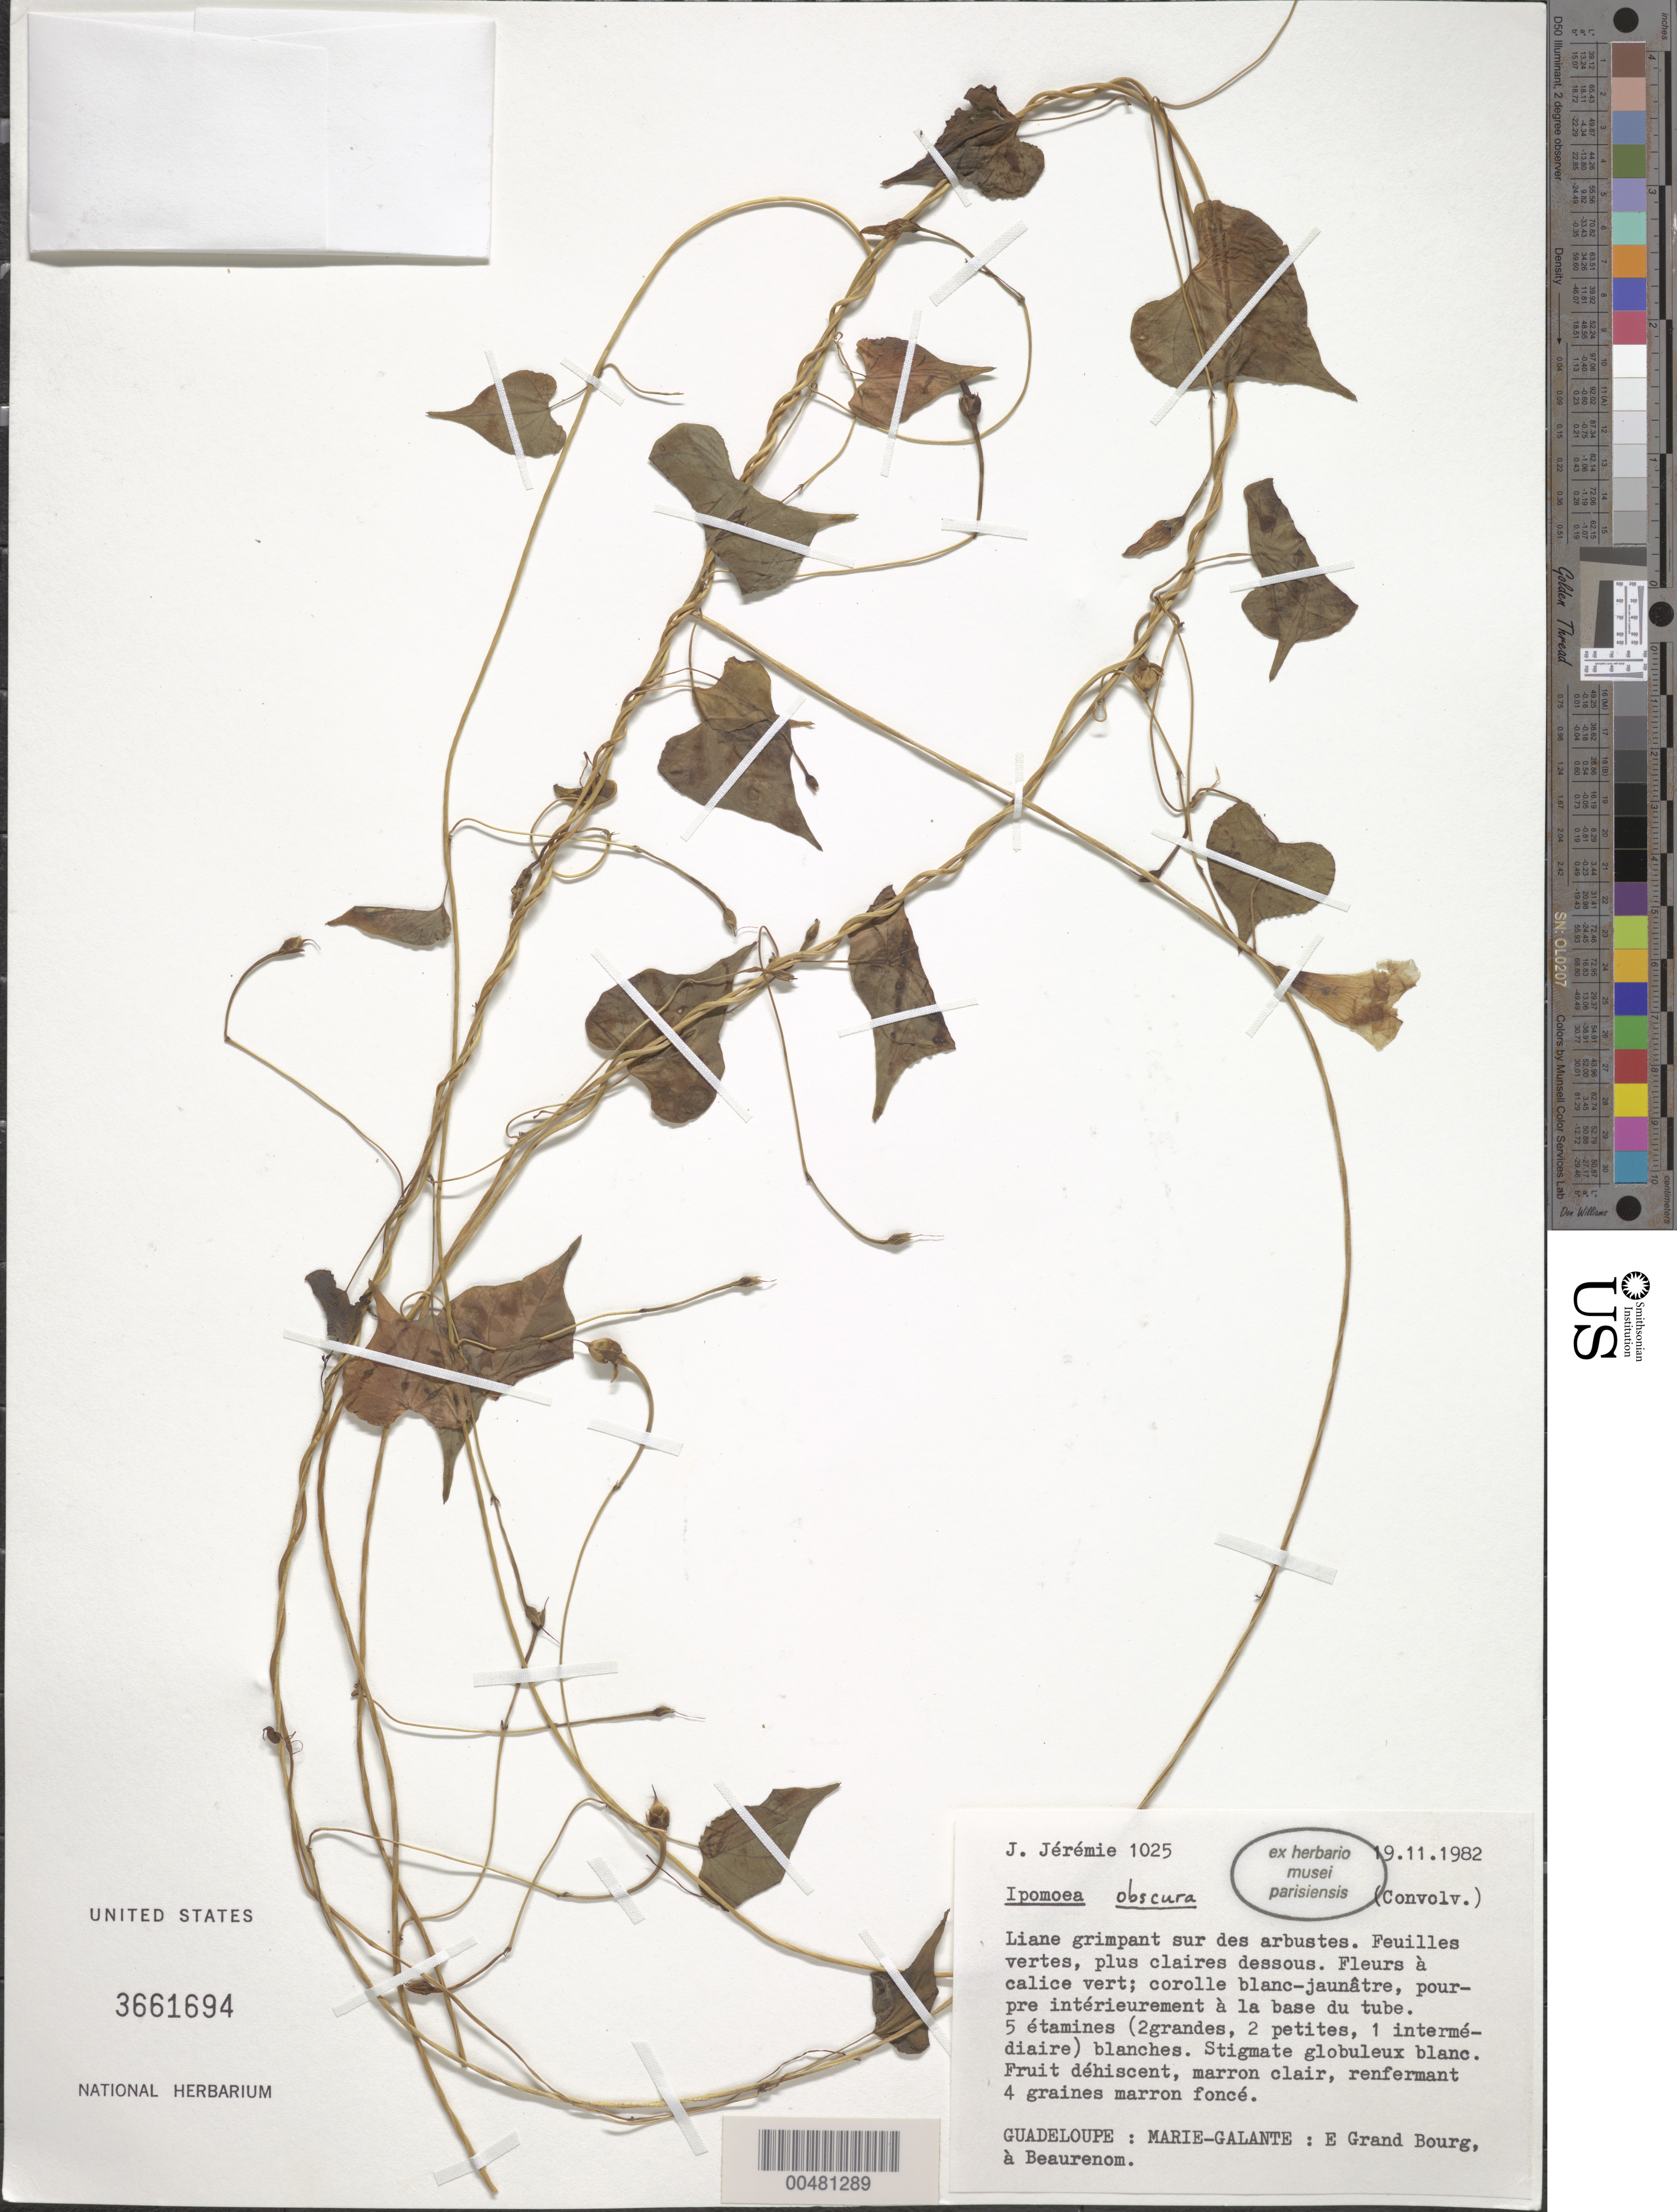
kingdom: Plantae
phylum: Tracheophyta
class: Magnoliopsida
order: Solanales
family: Convolvulaceae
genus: Ipomoea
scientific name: Ipomoea obscura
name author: (L.) Ker Gawl.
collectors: J. Jérémie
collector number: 1025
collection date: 1982-11-19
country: Guadeloupe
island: Marie Galante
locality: E Grand Bourg, à Beaurenom.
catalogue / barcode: US 3661694